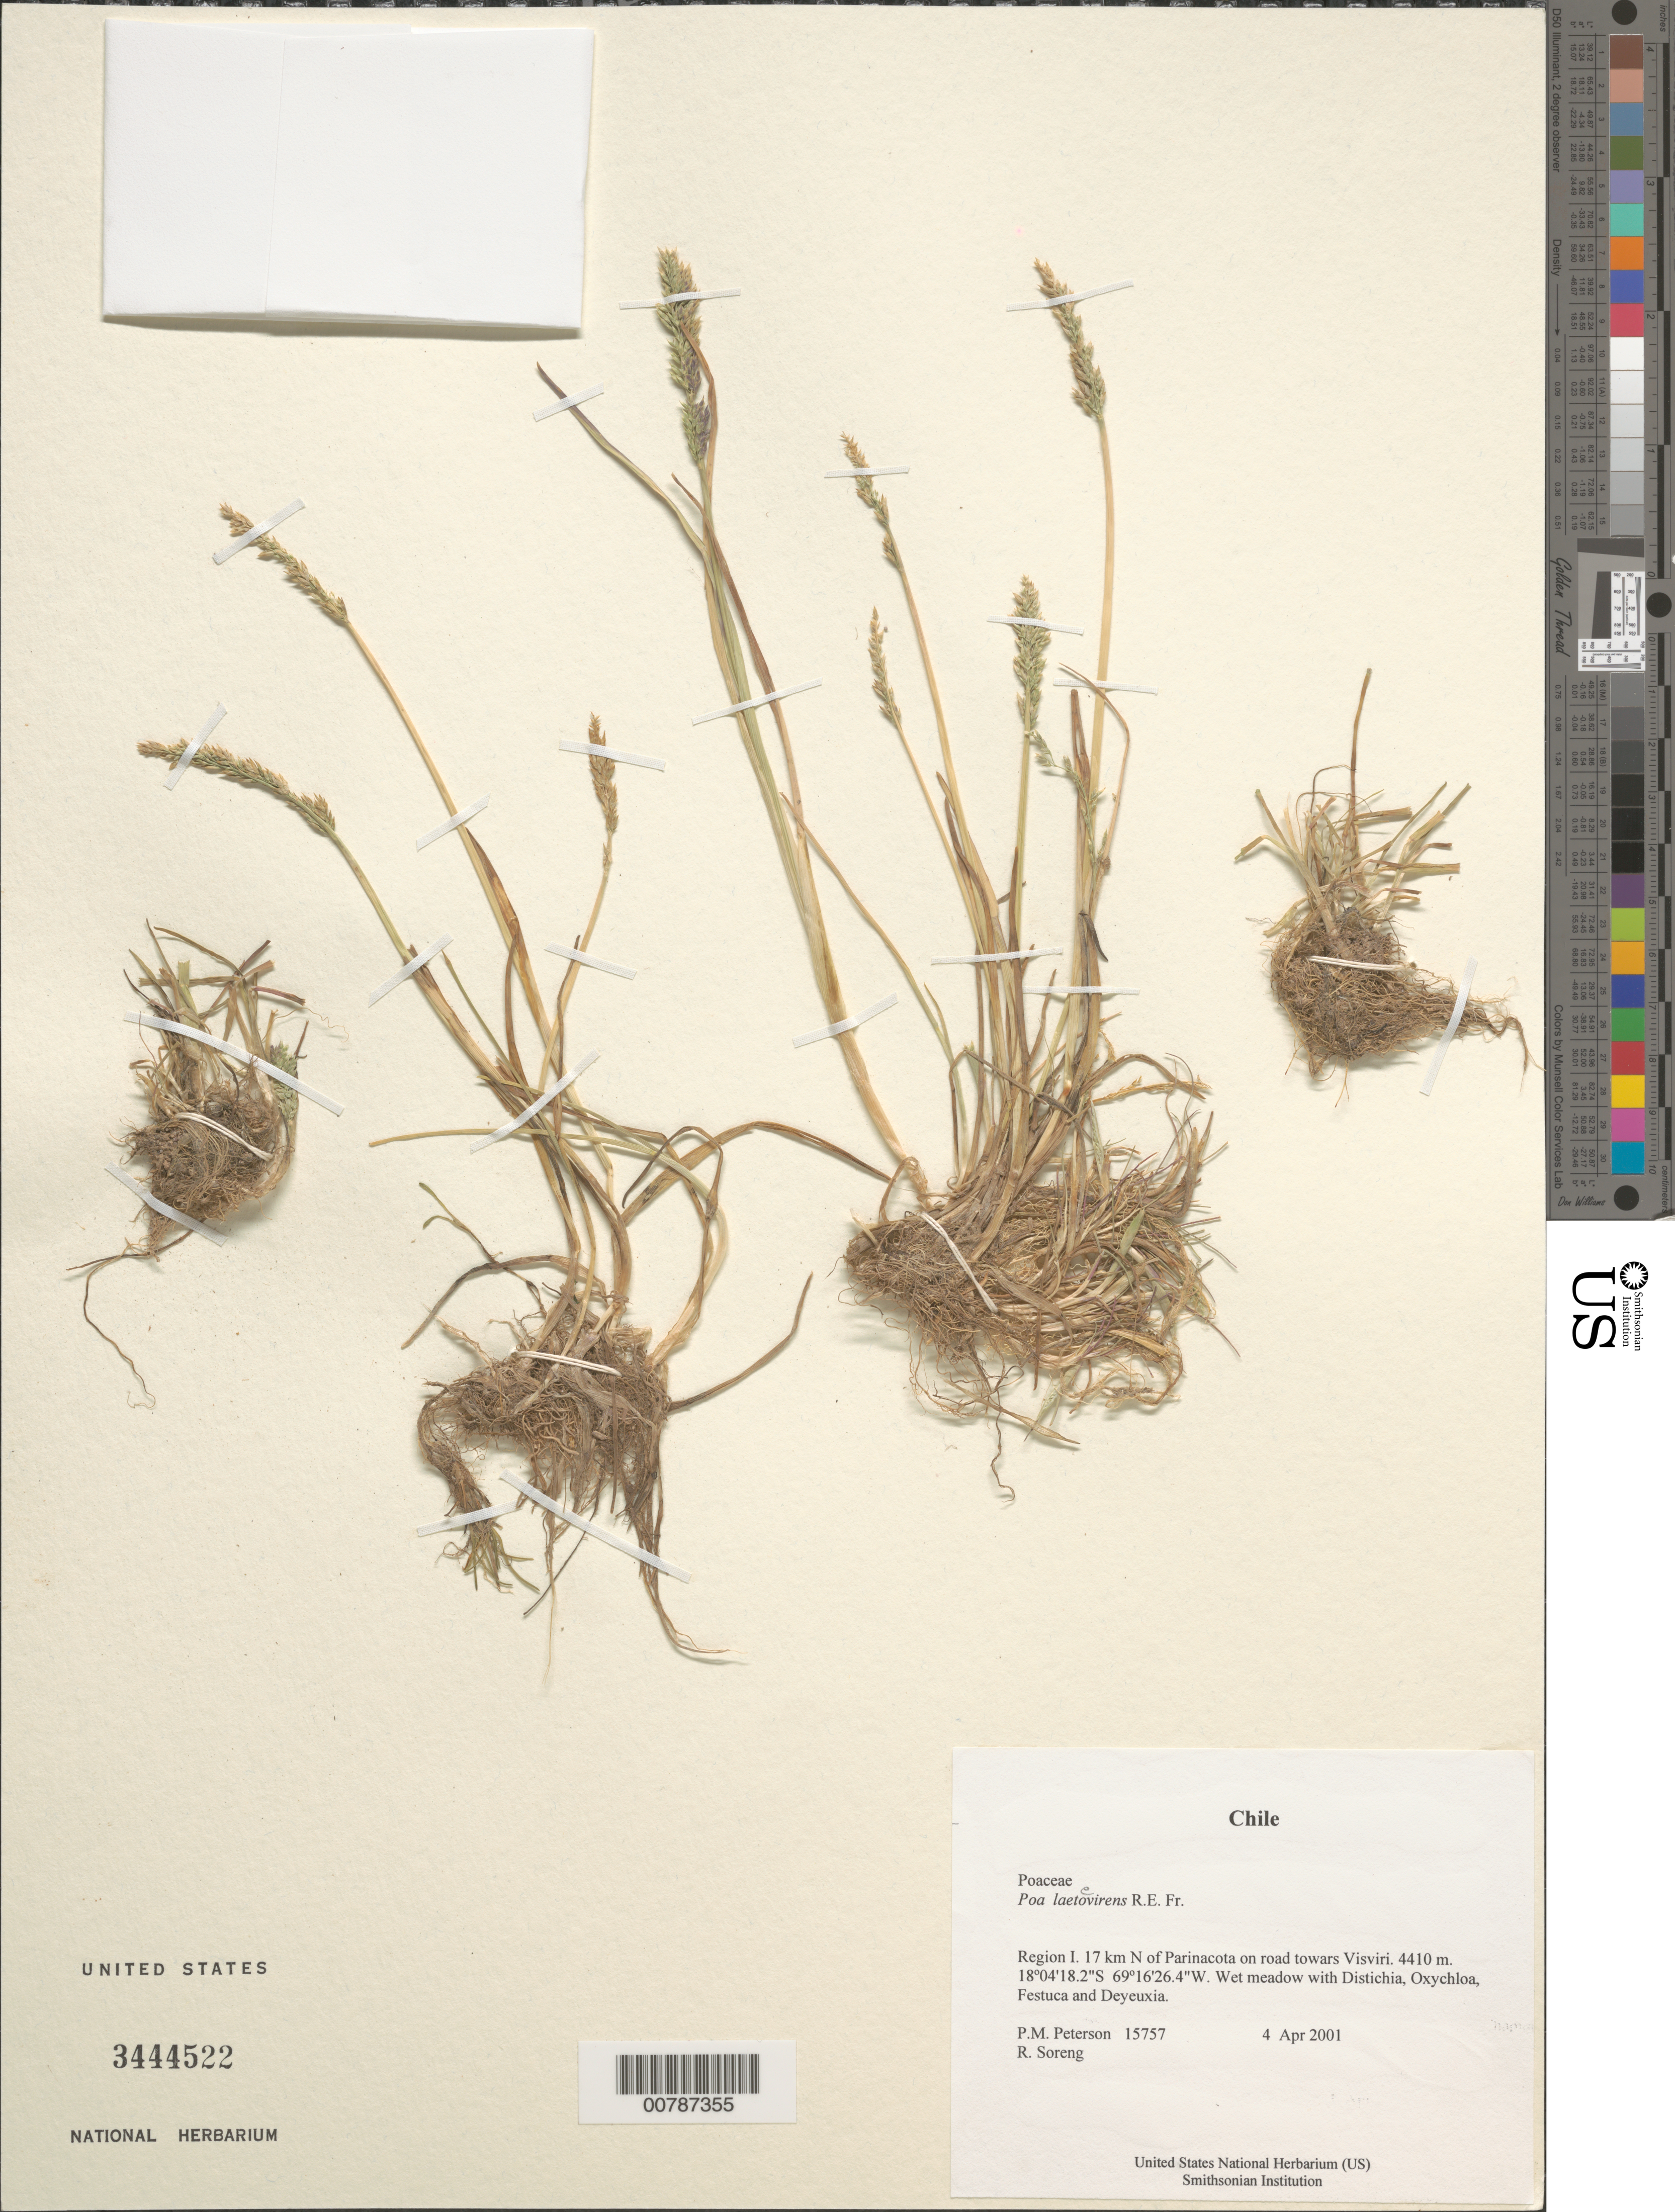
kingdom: Plantae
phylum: Tracheophyta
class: Liliopsida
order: Poales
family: Poaceae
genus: Poa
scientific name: Poa laetevirens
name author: R.E. Fr.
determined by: Soreng, Robert J., Research Associate (BOT), Smithsonian Institution - National Museum of Natural History (UNITED STATES)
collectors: P. M. Peterson & R. J. Soreng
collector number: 15757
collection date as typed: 04 Apr 2001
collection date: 2001-04-04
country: Chile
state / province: Tarapacá (I)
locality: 17 km N of Parinacota on road towars Visviri.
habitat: Wet meadow with Distichia, Oxychloa, Festuca and Deyeuxia.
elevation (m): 4410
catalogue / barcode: US 3444522